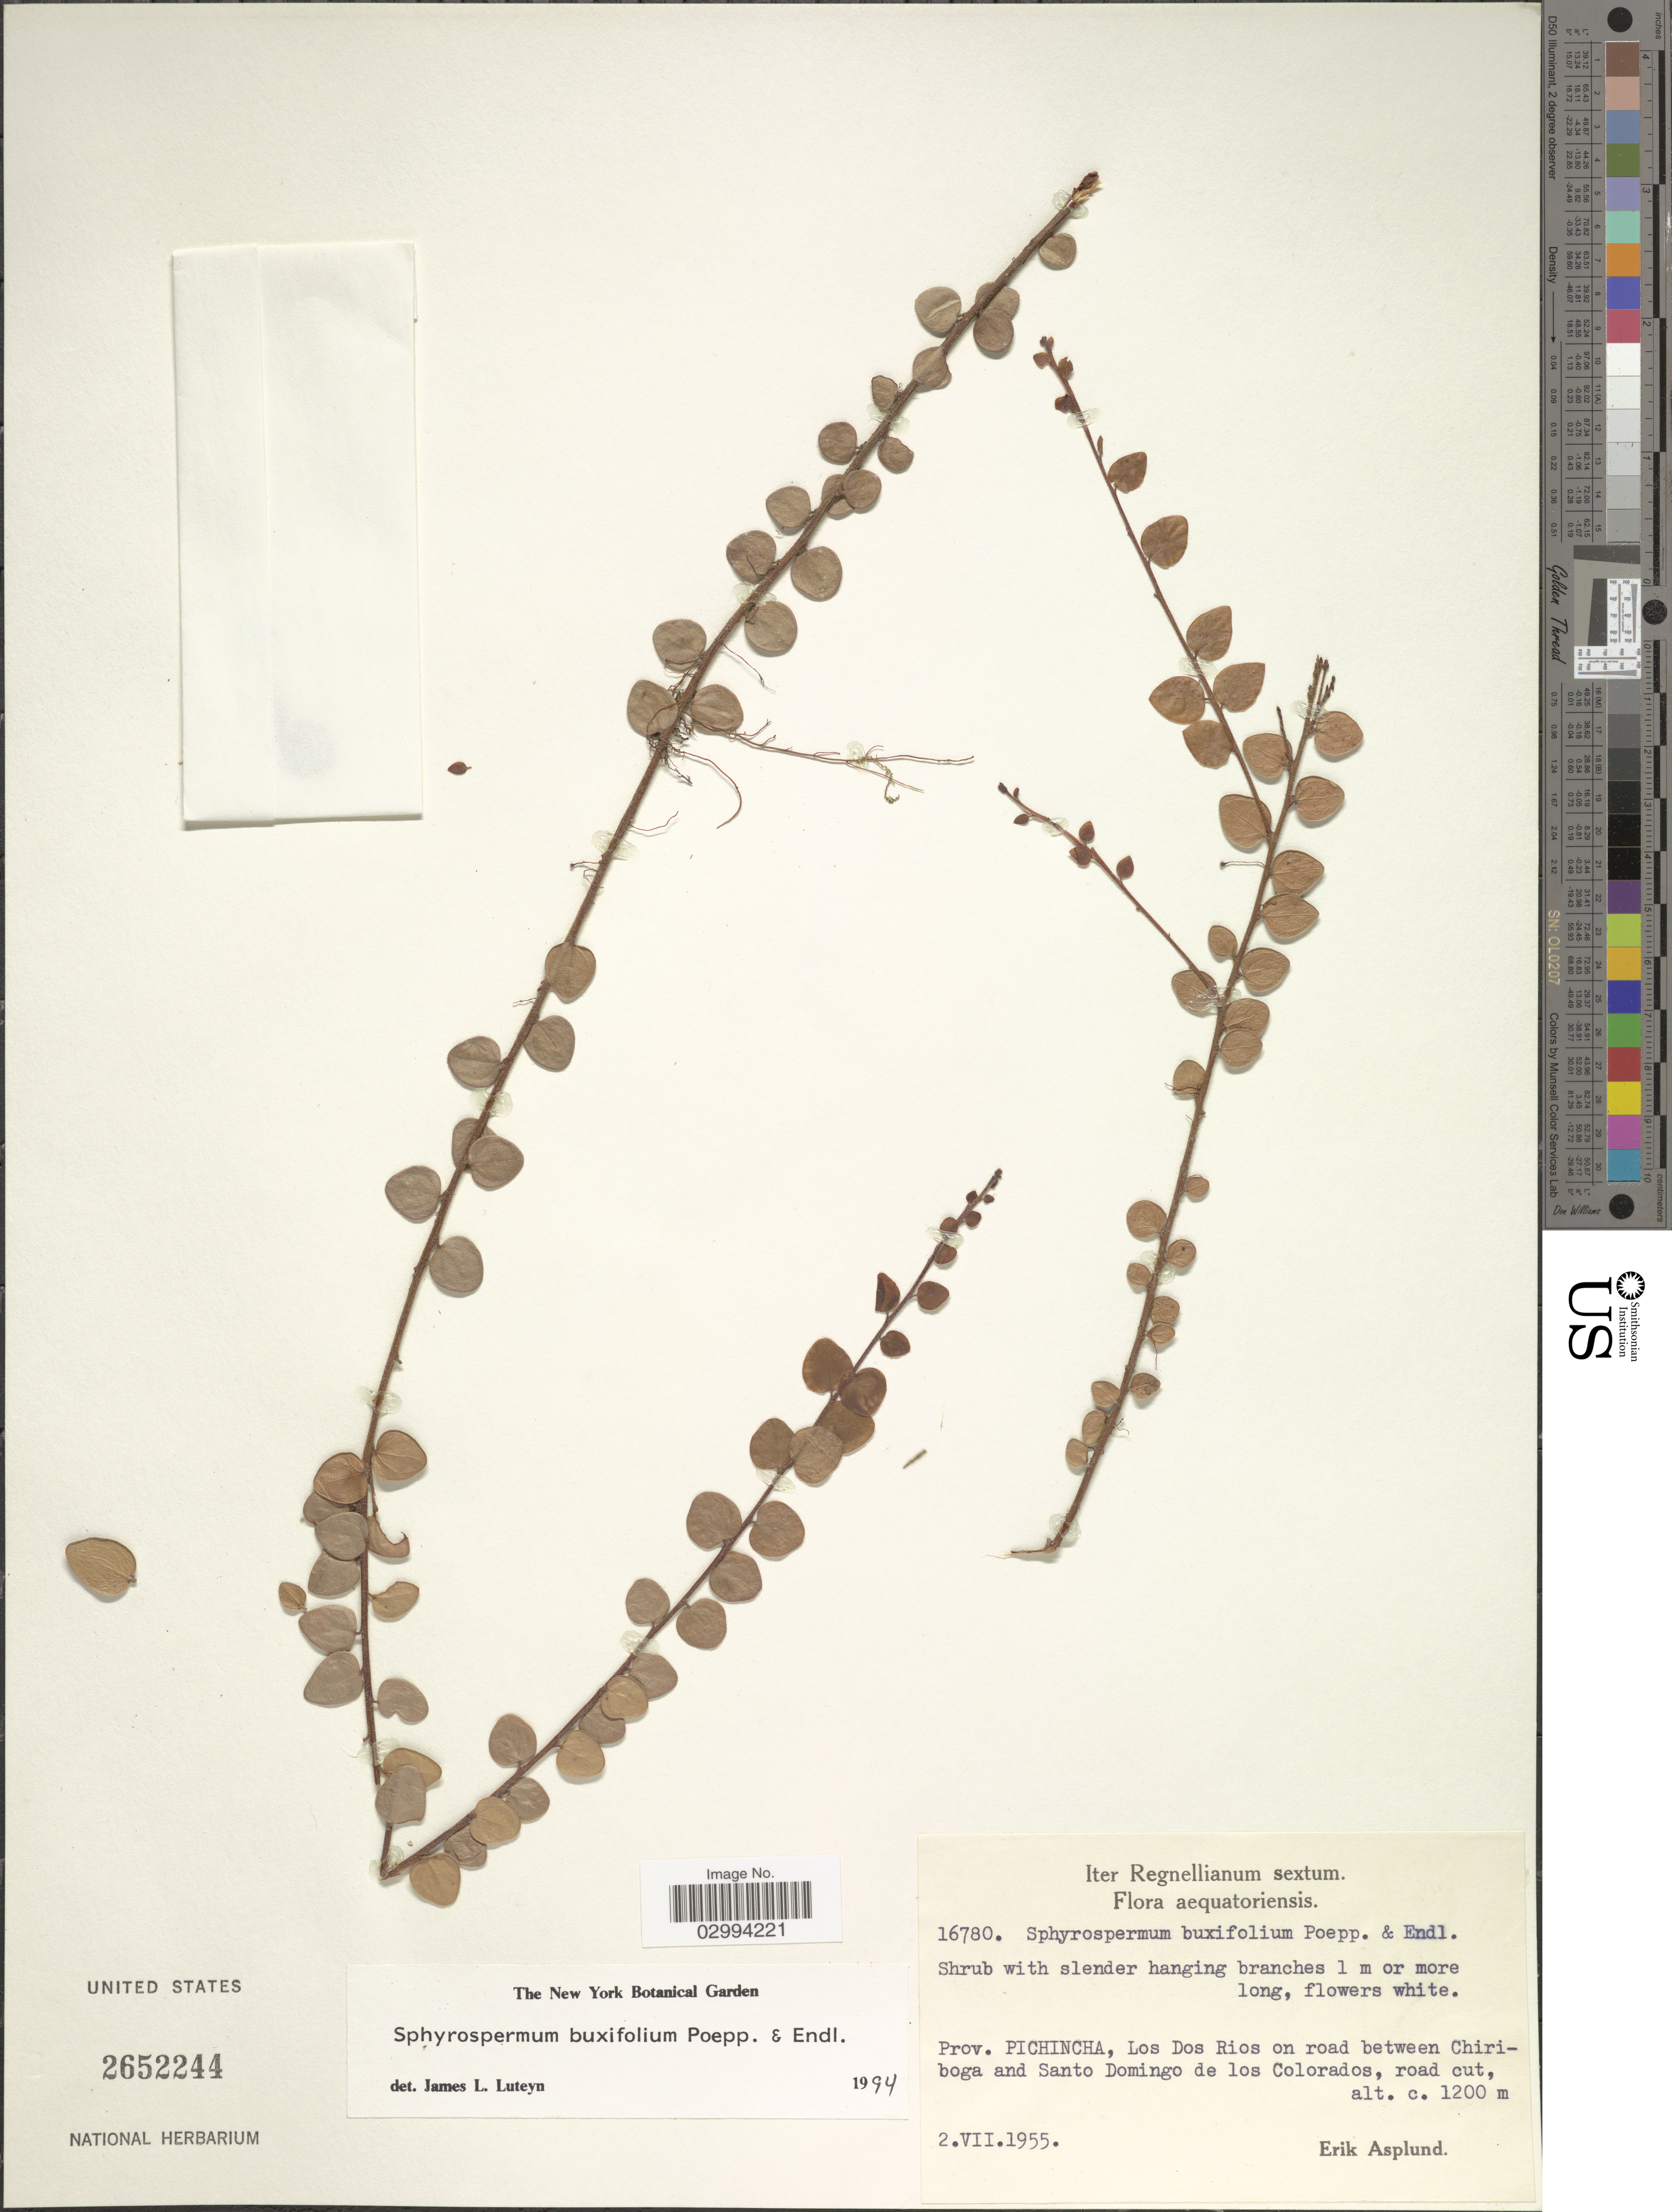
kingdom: Plantae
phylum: Tracheophyta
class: Magnoliopsida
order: Ericales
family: Ericaceae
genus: Sphyrospermum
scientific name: Sphyrospermum buxifolium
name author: Poepp. & Endl.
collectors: E. Asplund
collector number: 16780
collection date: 1955-07-02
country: Ecuador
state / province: Pichincha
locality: Los Dos Rios on road between Chiriboga and Santo Domingo de los Colorados, road cut.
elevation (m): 1200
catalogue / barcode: US 2652244